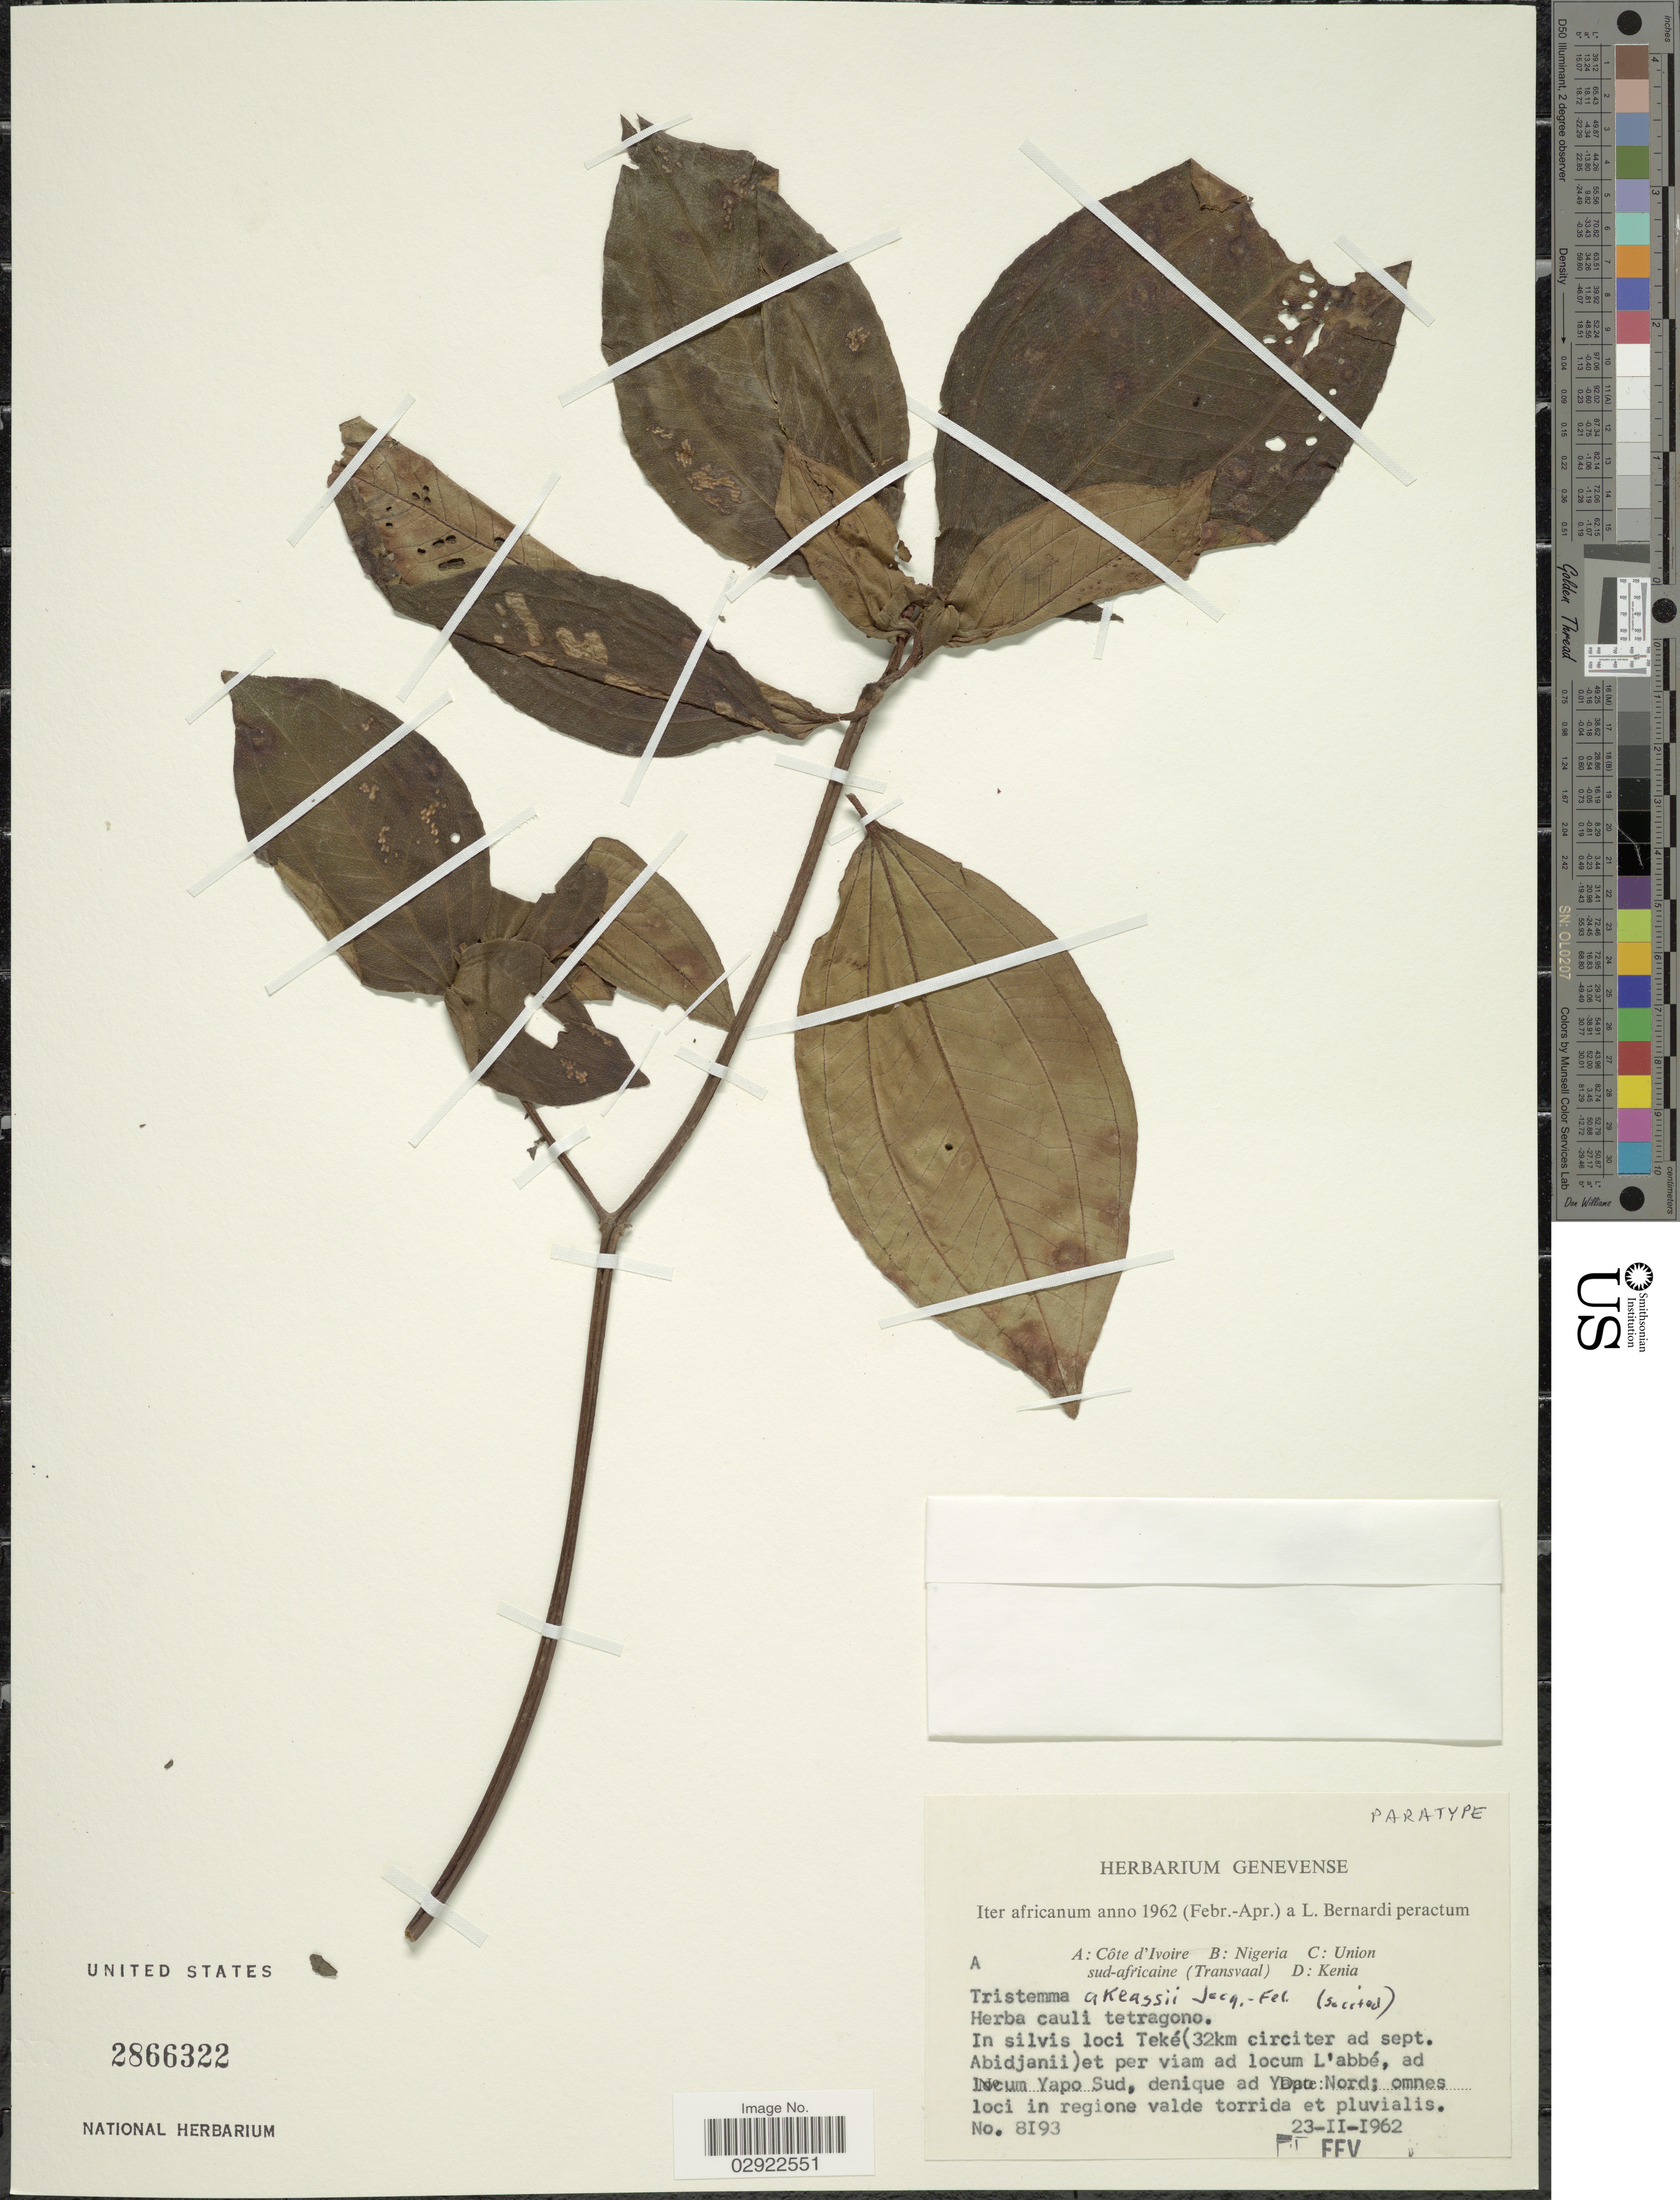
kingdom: Plantae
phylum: Tracheophyta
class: Magnoliopsida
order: Myrtales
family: Melastomataceae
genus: Tristemma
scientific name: Tristemma akeassii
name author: Jacq.-Fél.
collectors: L. Bernardi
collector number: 8193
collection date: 1962-02-23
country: Ivory Coast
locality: Côte d'Ivoire. In silvis loci Teké (32km circiter ad sept. Abidjanii) et per viam ad locum L'abbé, ad locum Yapo Sud, denique ad Yapo Nord; omnes loci in regione valde torrida et pluvialis.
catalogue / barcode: US 2866322